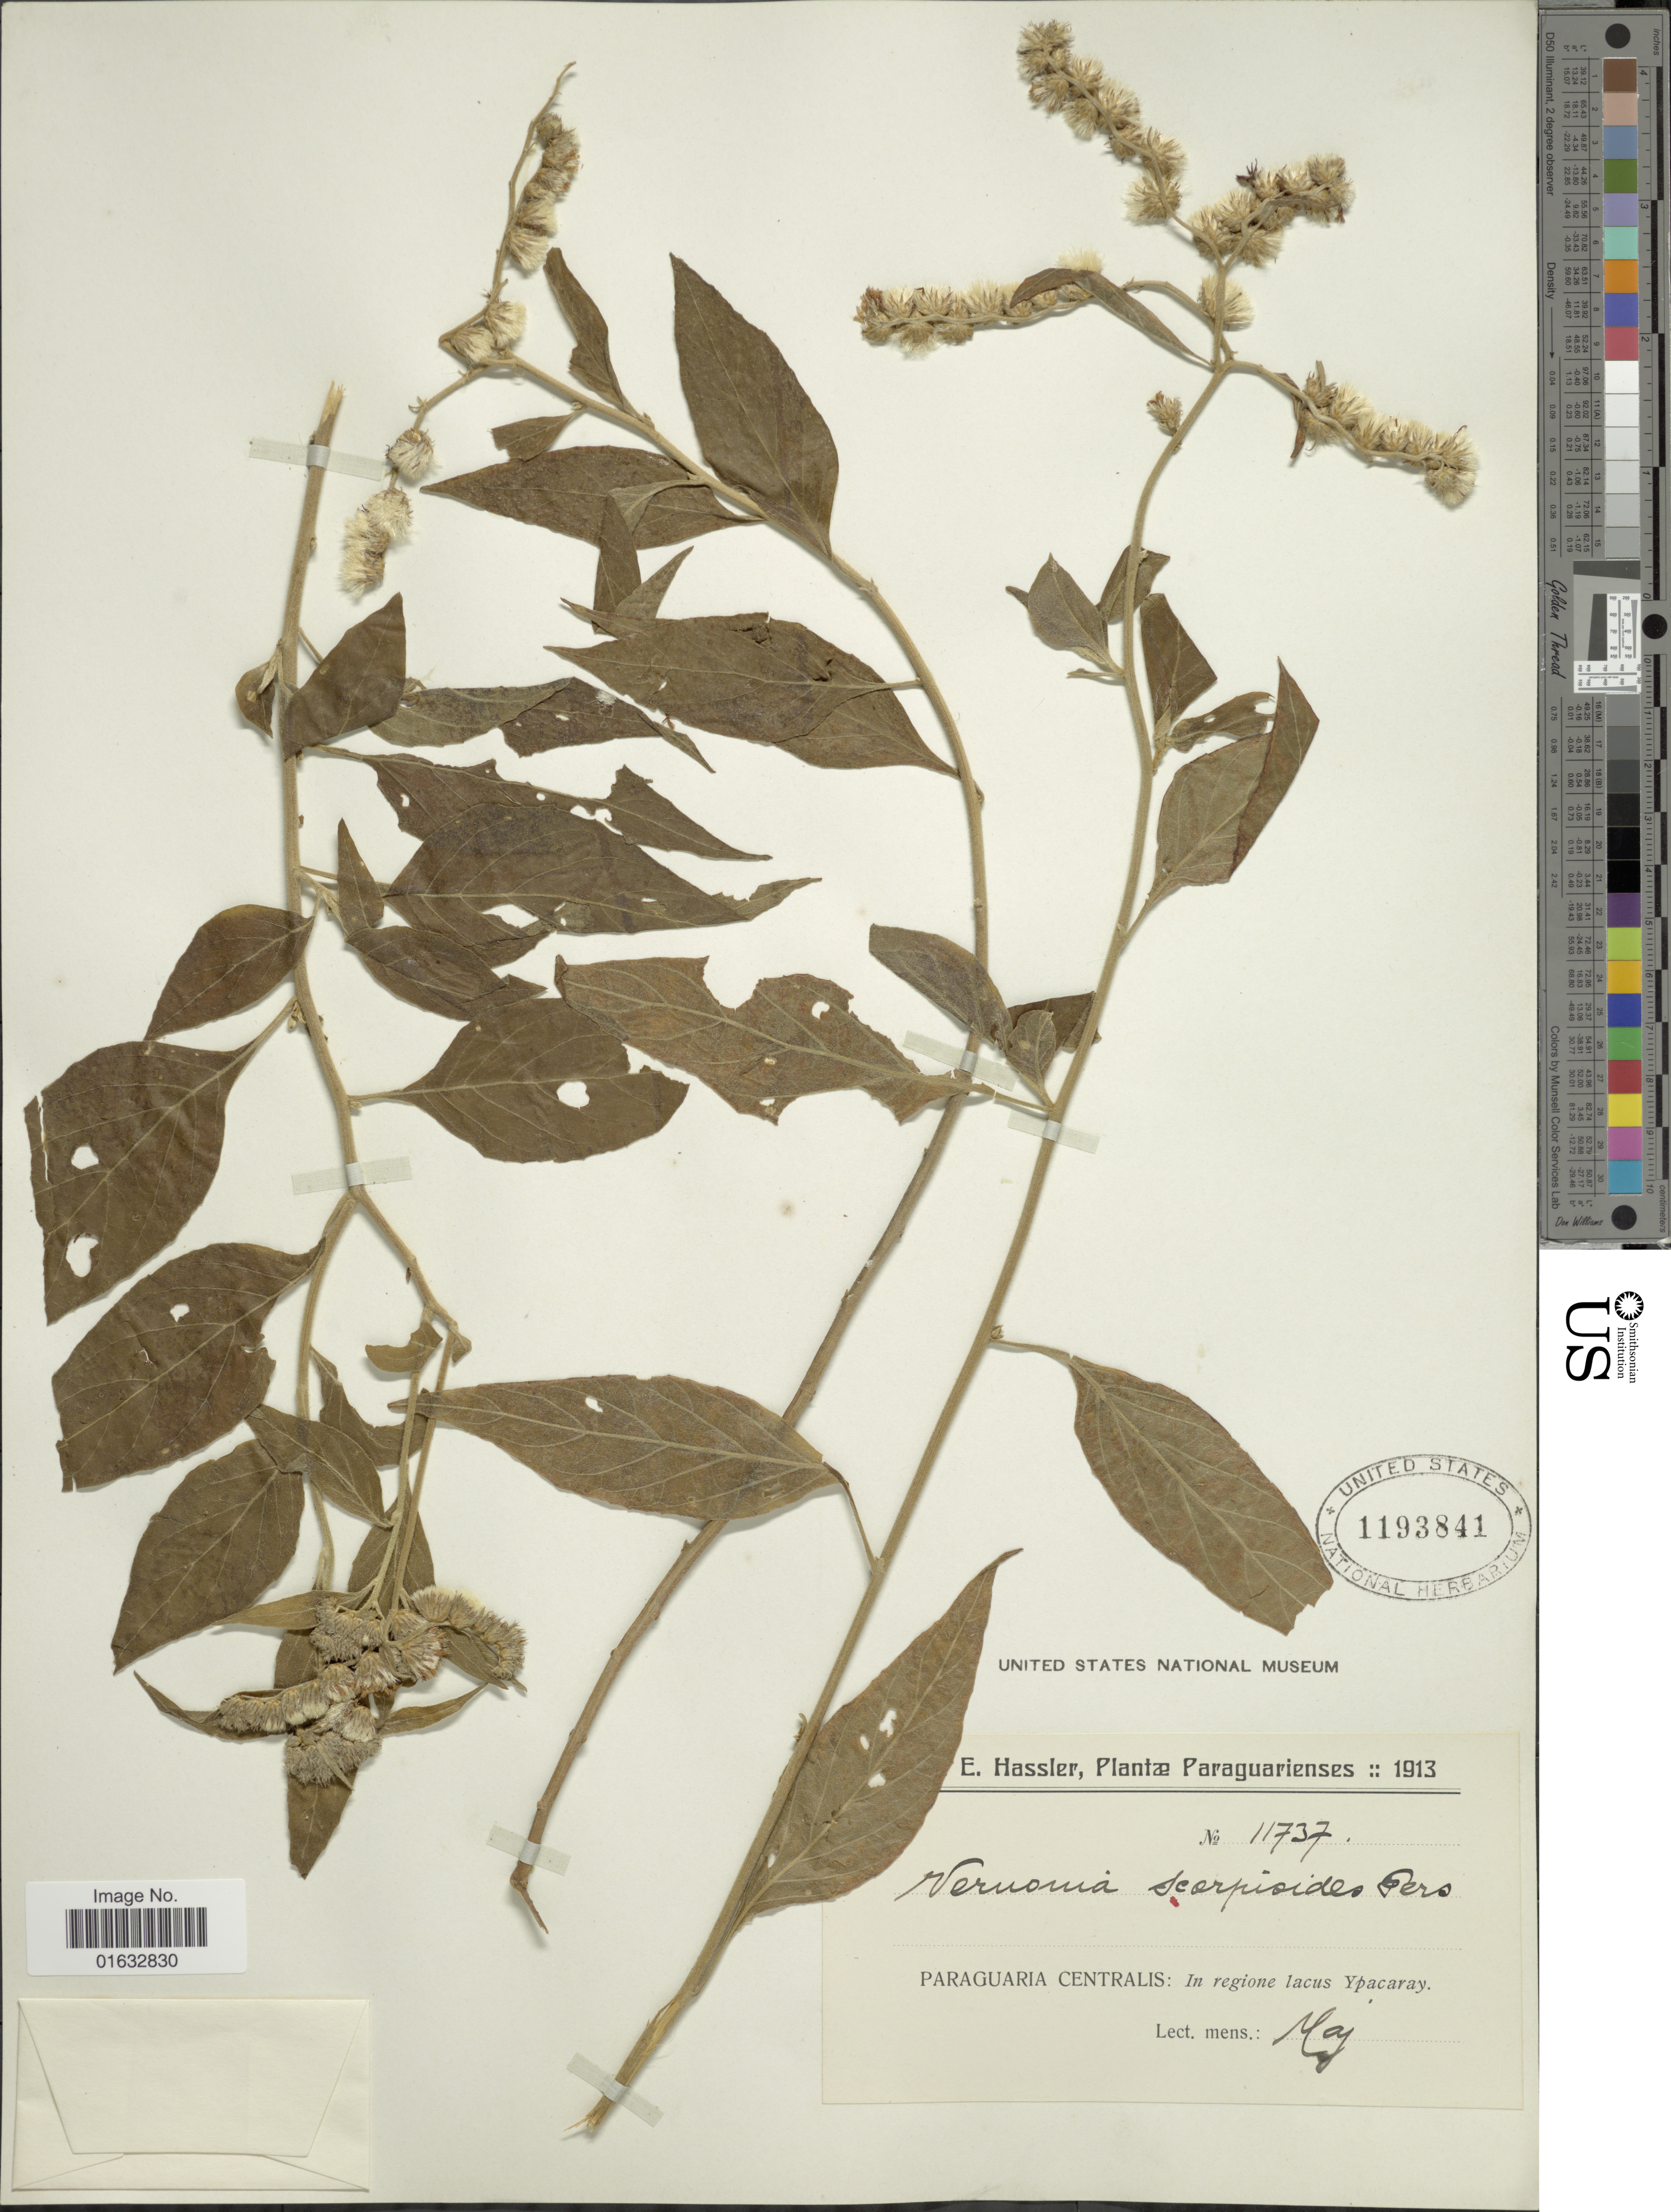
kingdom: Plantae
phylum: Tracheophyta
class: Magnoliopsida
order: Asterales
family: Asteraceae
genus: Cyrtocymura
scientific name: Cyrtocymura scorpioides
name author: (Lam.) H. Rob.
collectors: E. Hassler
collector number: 11737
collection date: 1913-05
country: Paraguay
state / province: Central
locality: Paraguaria Centralis: In Regione lacus Ypacaray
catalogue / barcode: US 1193841